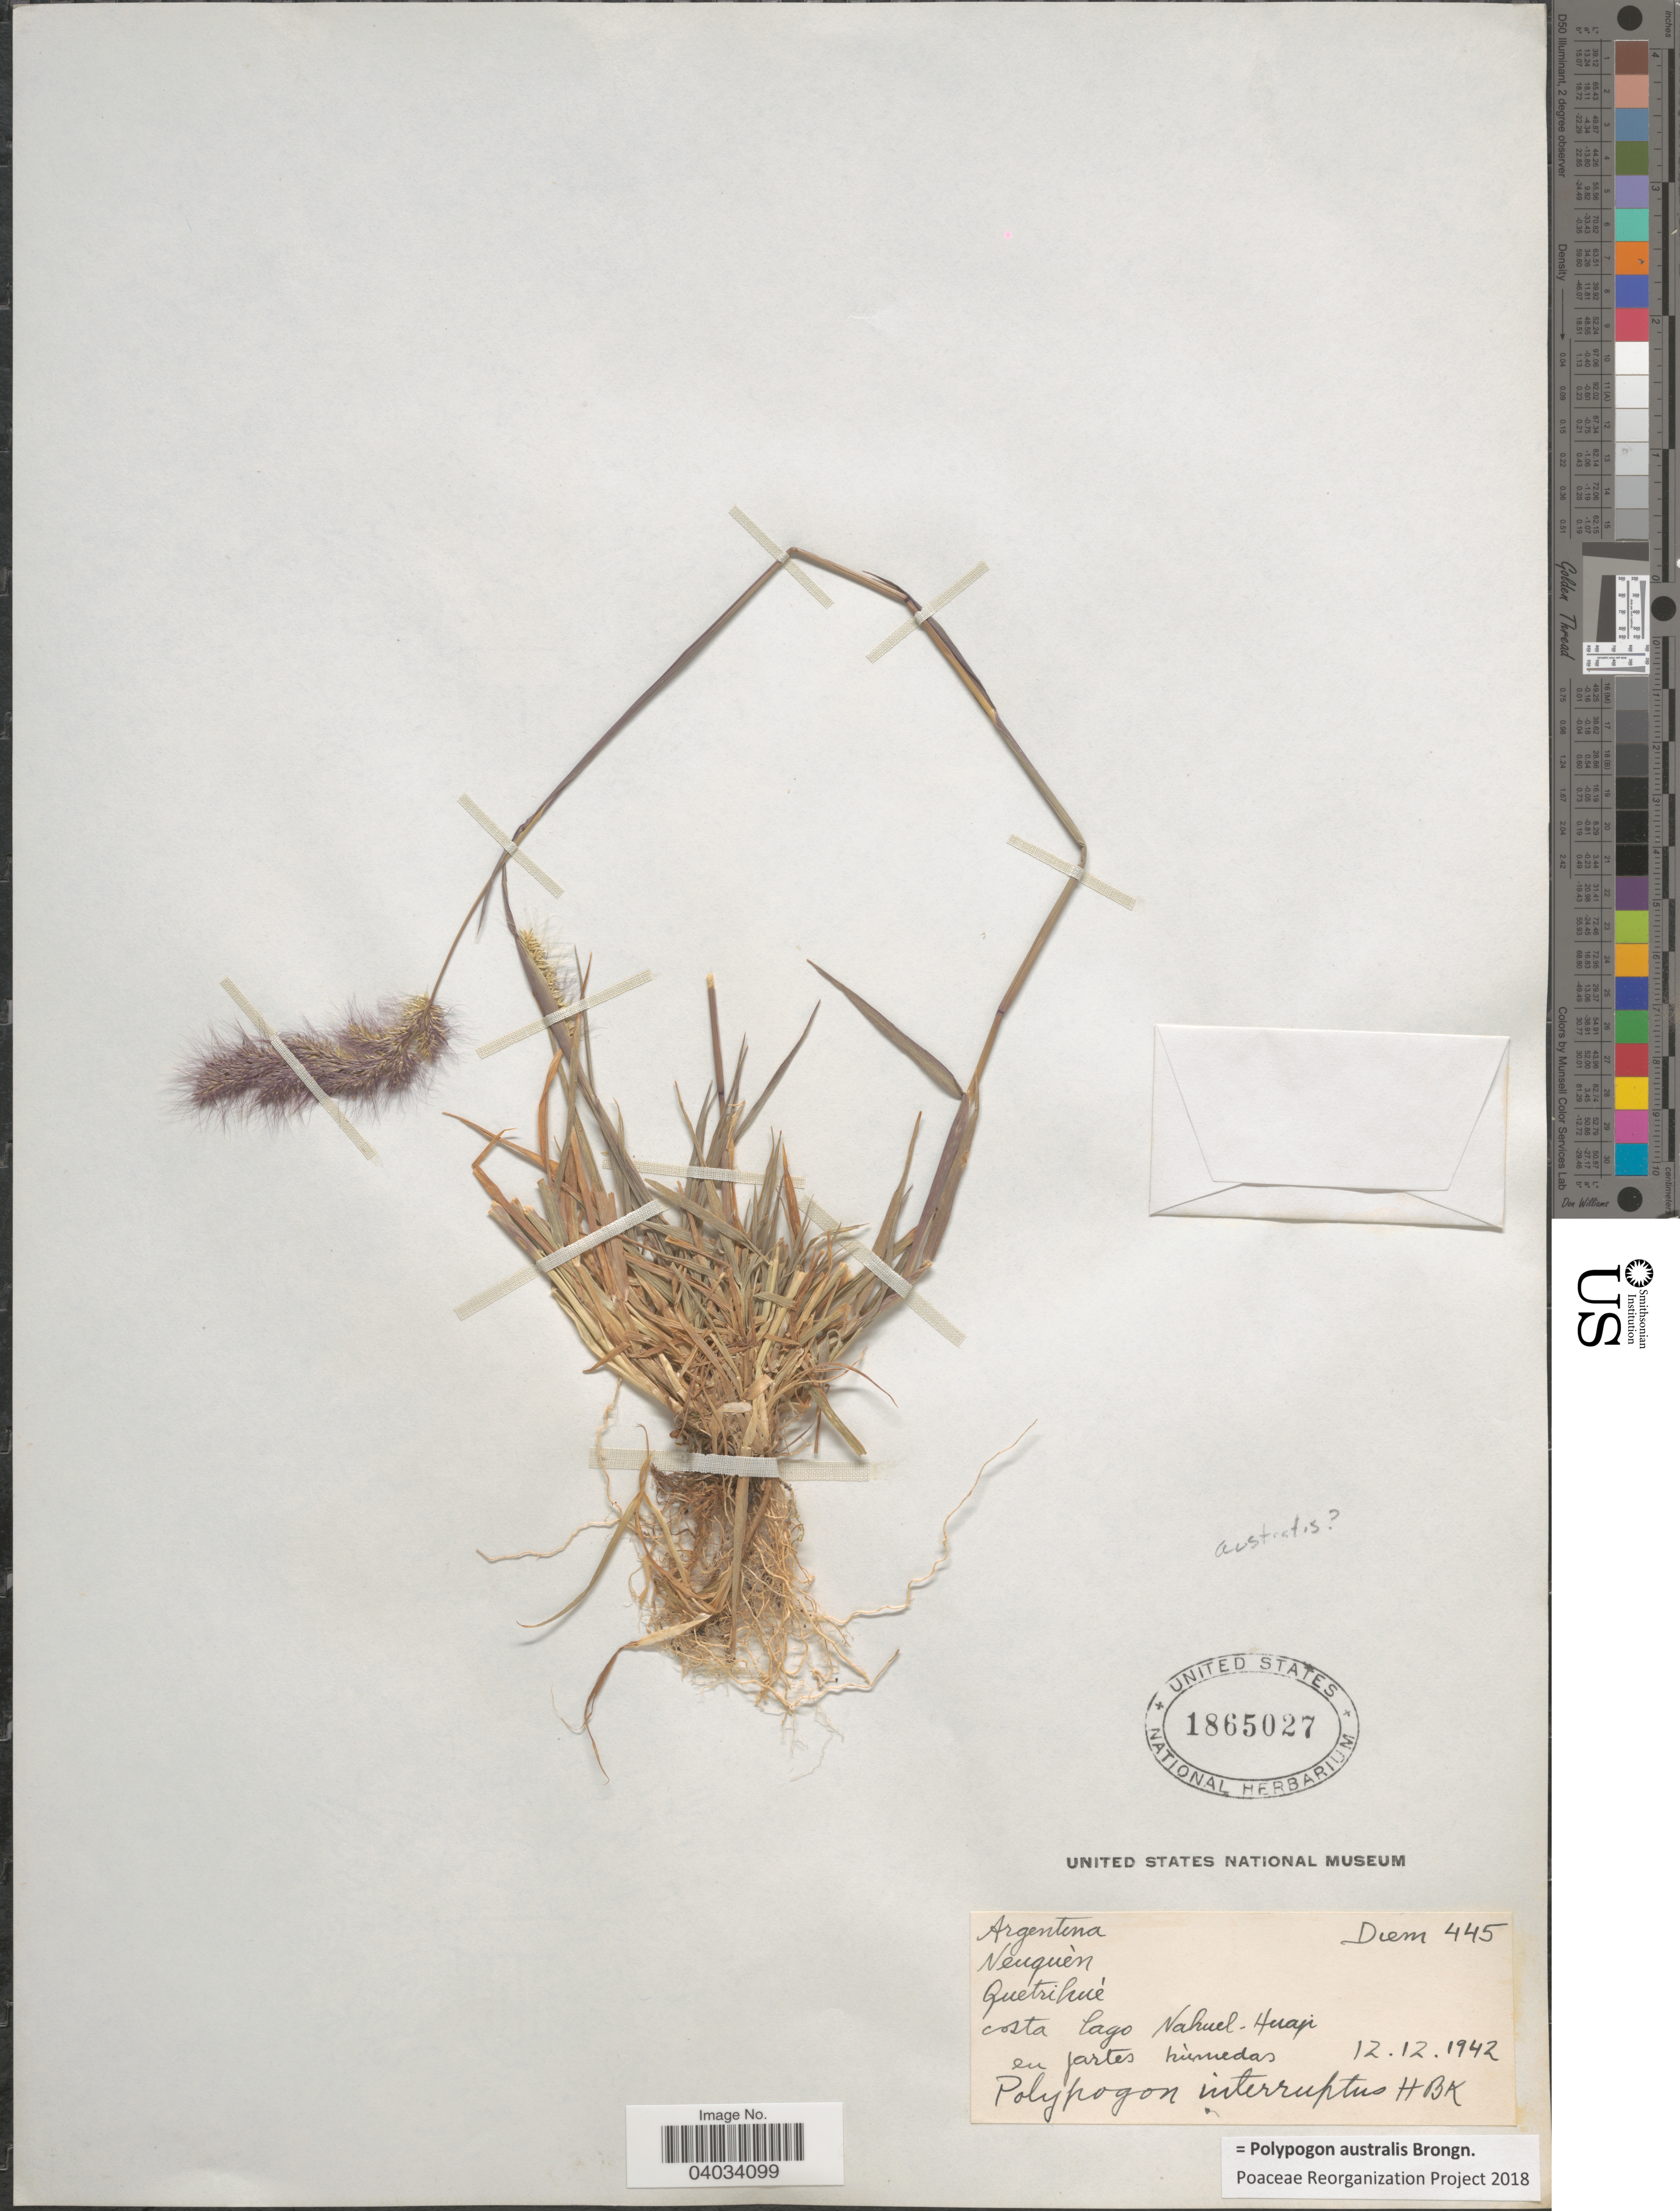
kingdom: Plantae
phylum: Tracheophyta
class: Liliopsida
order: Poales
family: Poaceae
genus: Polypogon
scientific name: Polypogon australis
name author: Brongn.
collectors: Diem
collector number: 445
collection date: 1942-12-12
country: Argentina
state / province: Neuquen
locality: Quetrihué costa lago Nahuel Huapi.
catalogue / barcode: US 1865027